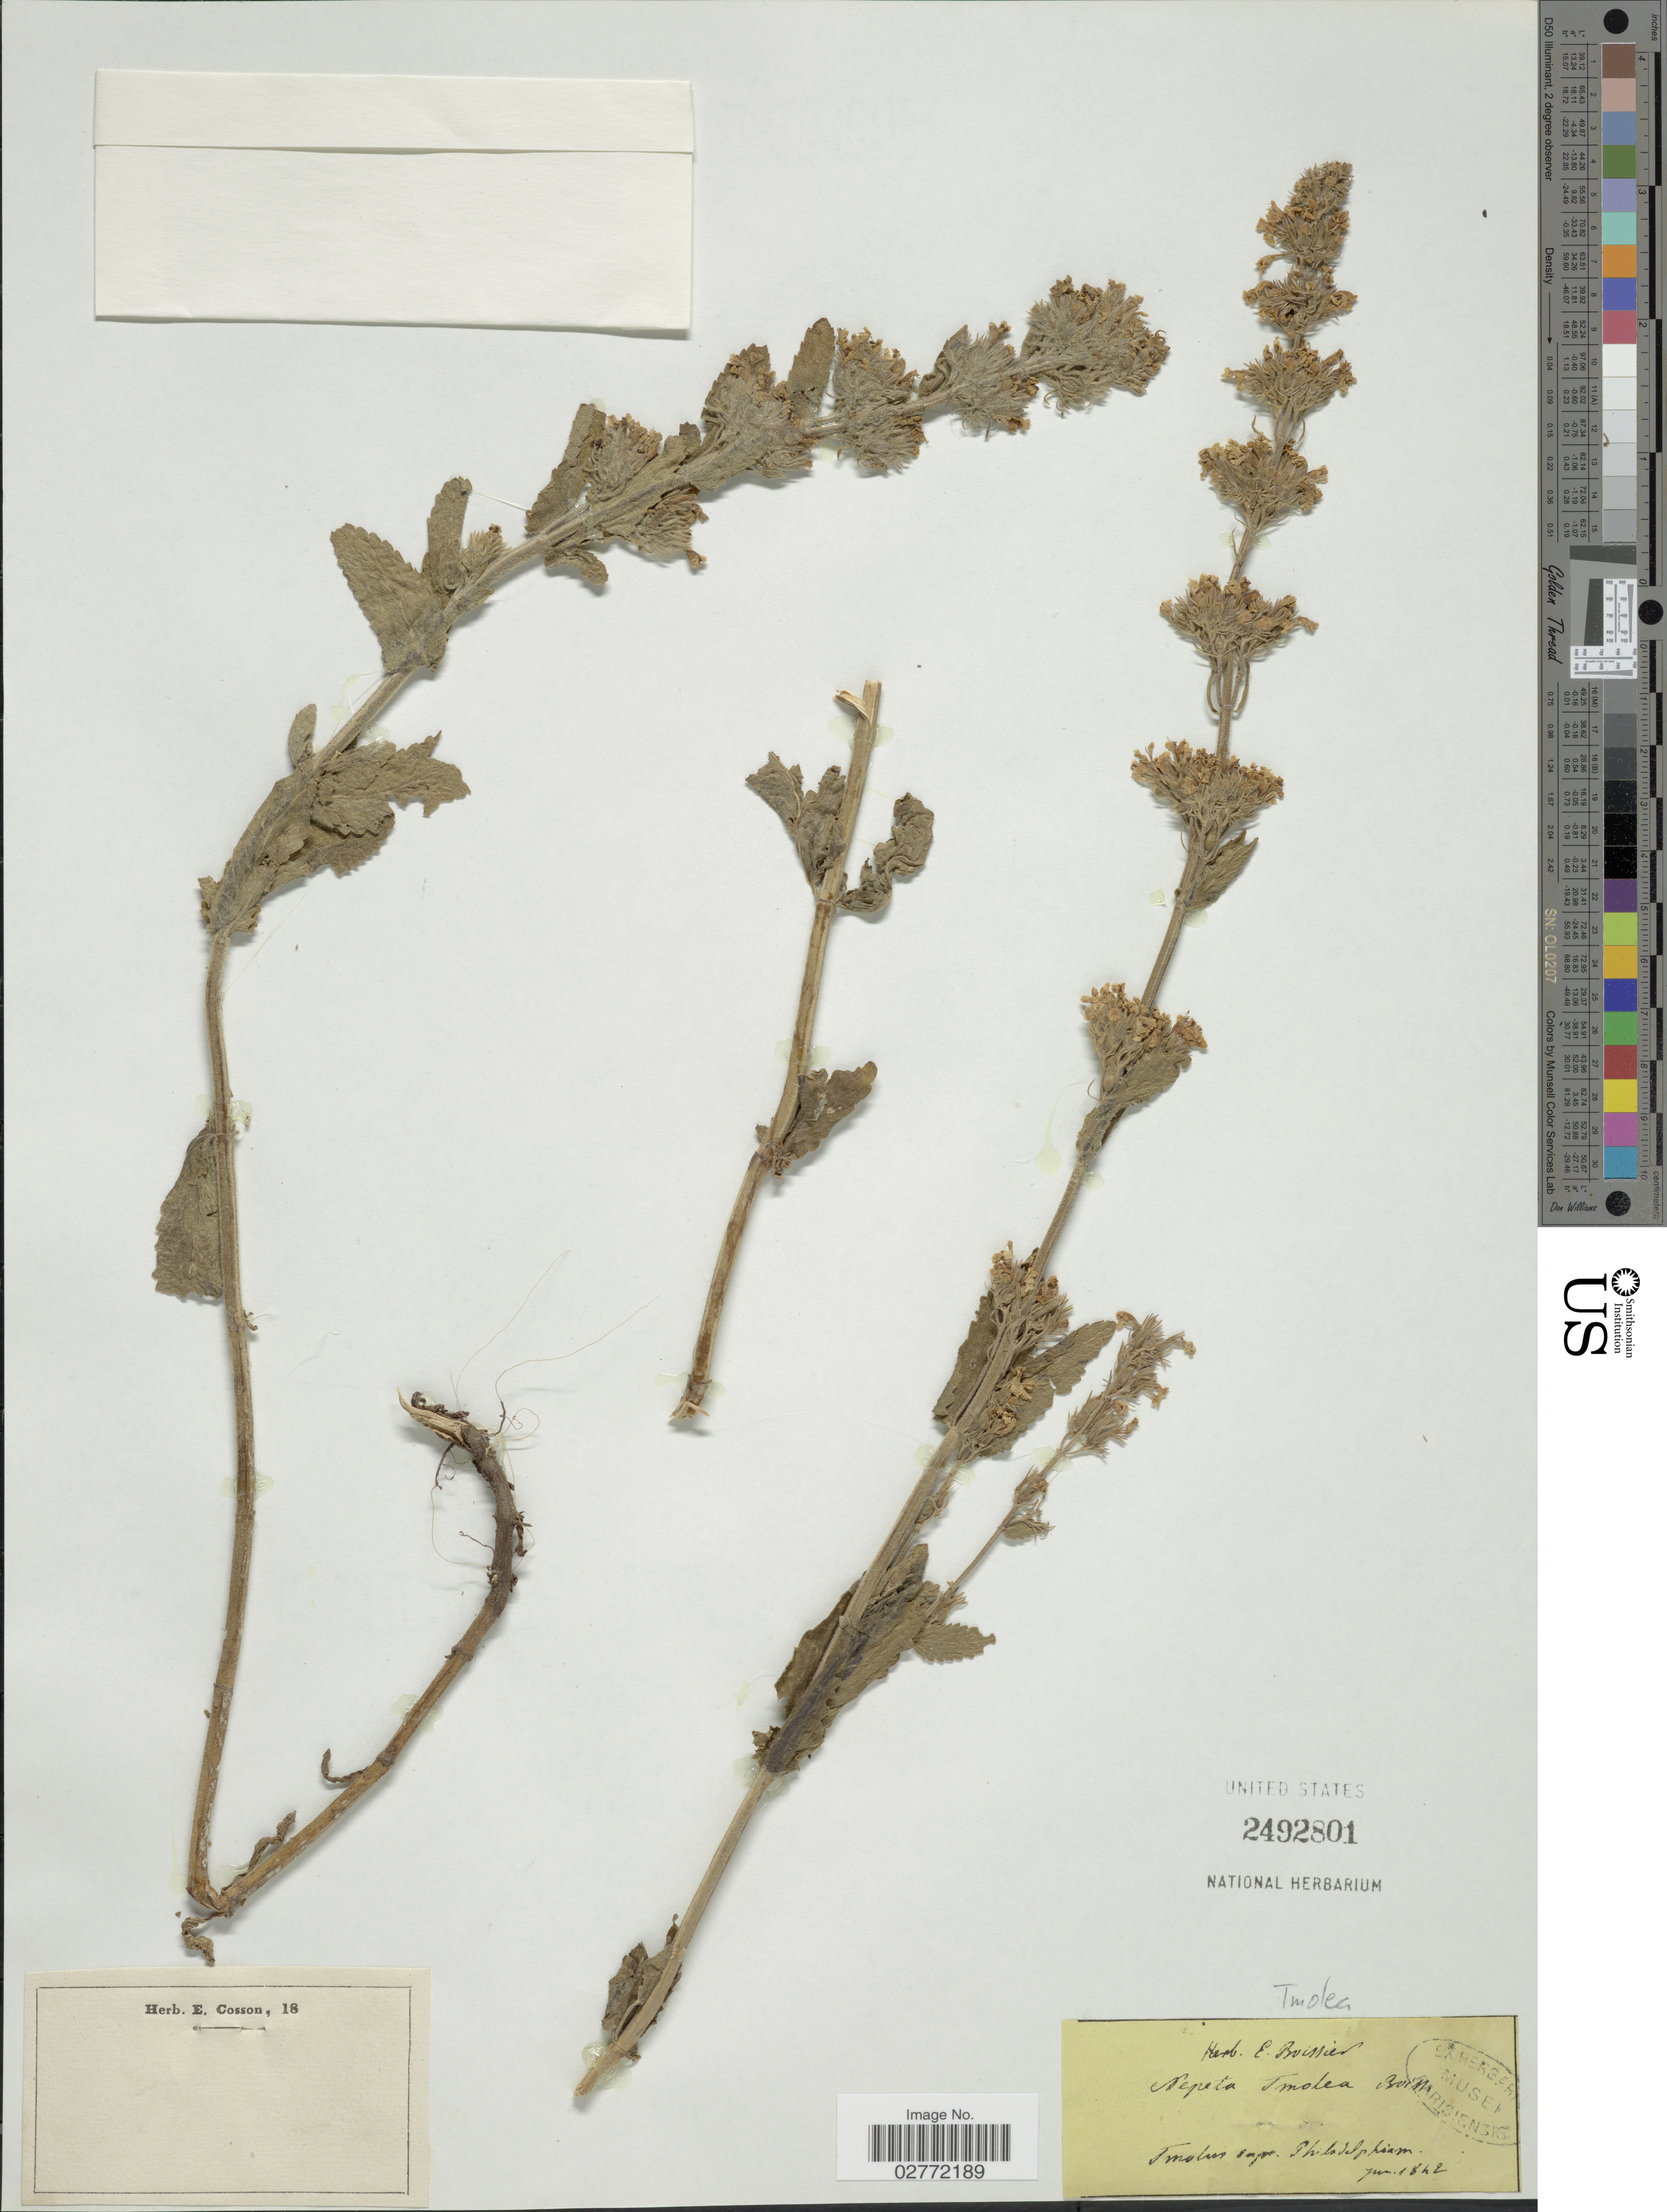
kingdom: Plantae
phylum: Tracheophyta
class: Magnoliopsida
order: Lamiales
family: Lamiaceae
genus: Nepeta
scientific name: Nepeta timolea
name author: Boiss.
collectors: ex herb. E. Boissier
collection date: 1842-06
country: Turkey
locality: Tmolus supr. Philadelphiam.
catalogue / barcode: US 2492801